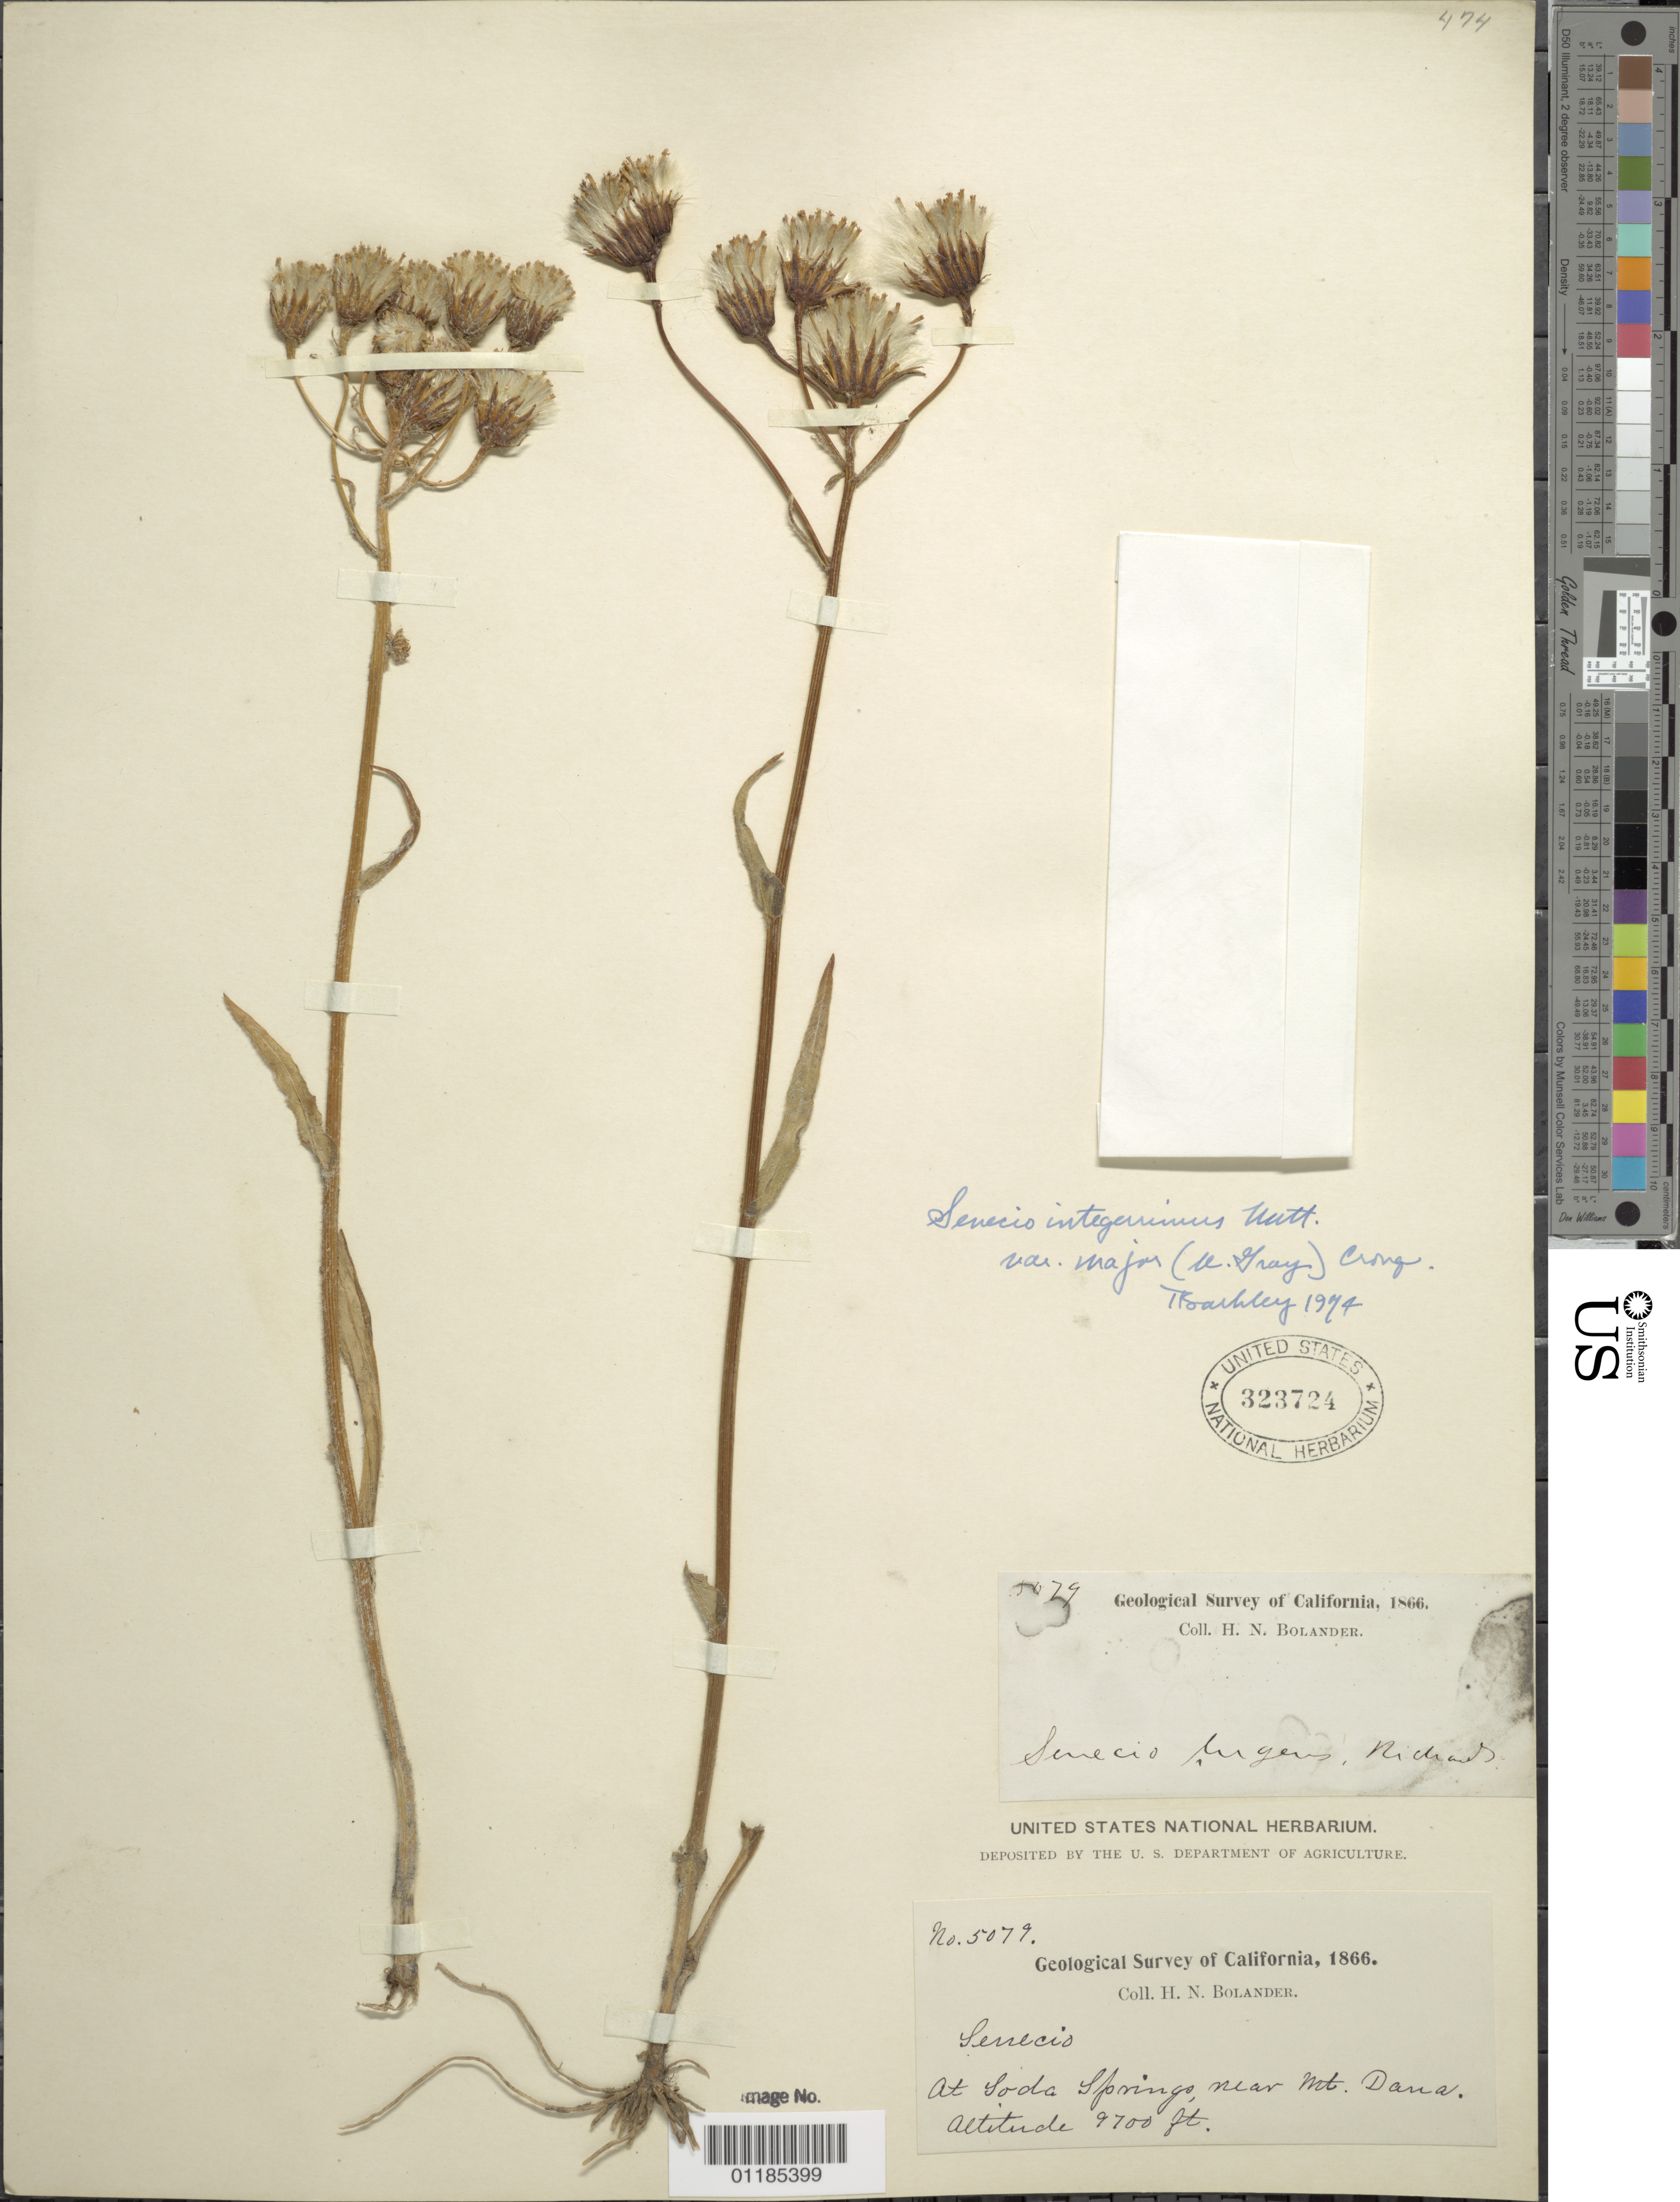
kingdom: Plantae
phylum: Tracheophyta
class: Magnoliopsida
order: Asterales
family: Asteraceae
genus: Senecio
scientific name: Senecio integerrimus var. major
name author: (A. Gray) Cronq.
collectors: H. Bolander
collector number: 5079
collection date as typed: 1866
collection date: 1866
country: United States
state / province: California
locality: at Soda Springs, near Mt. Dana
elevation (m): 2957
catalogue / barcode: US 323724